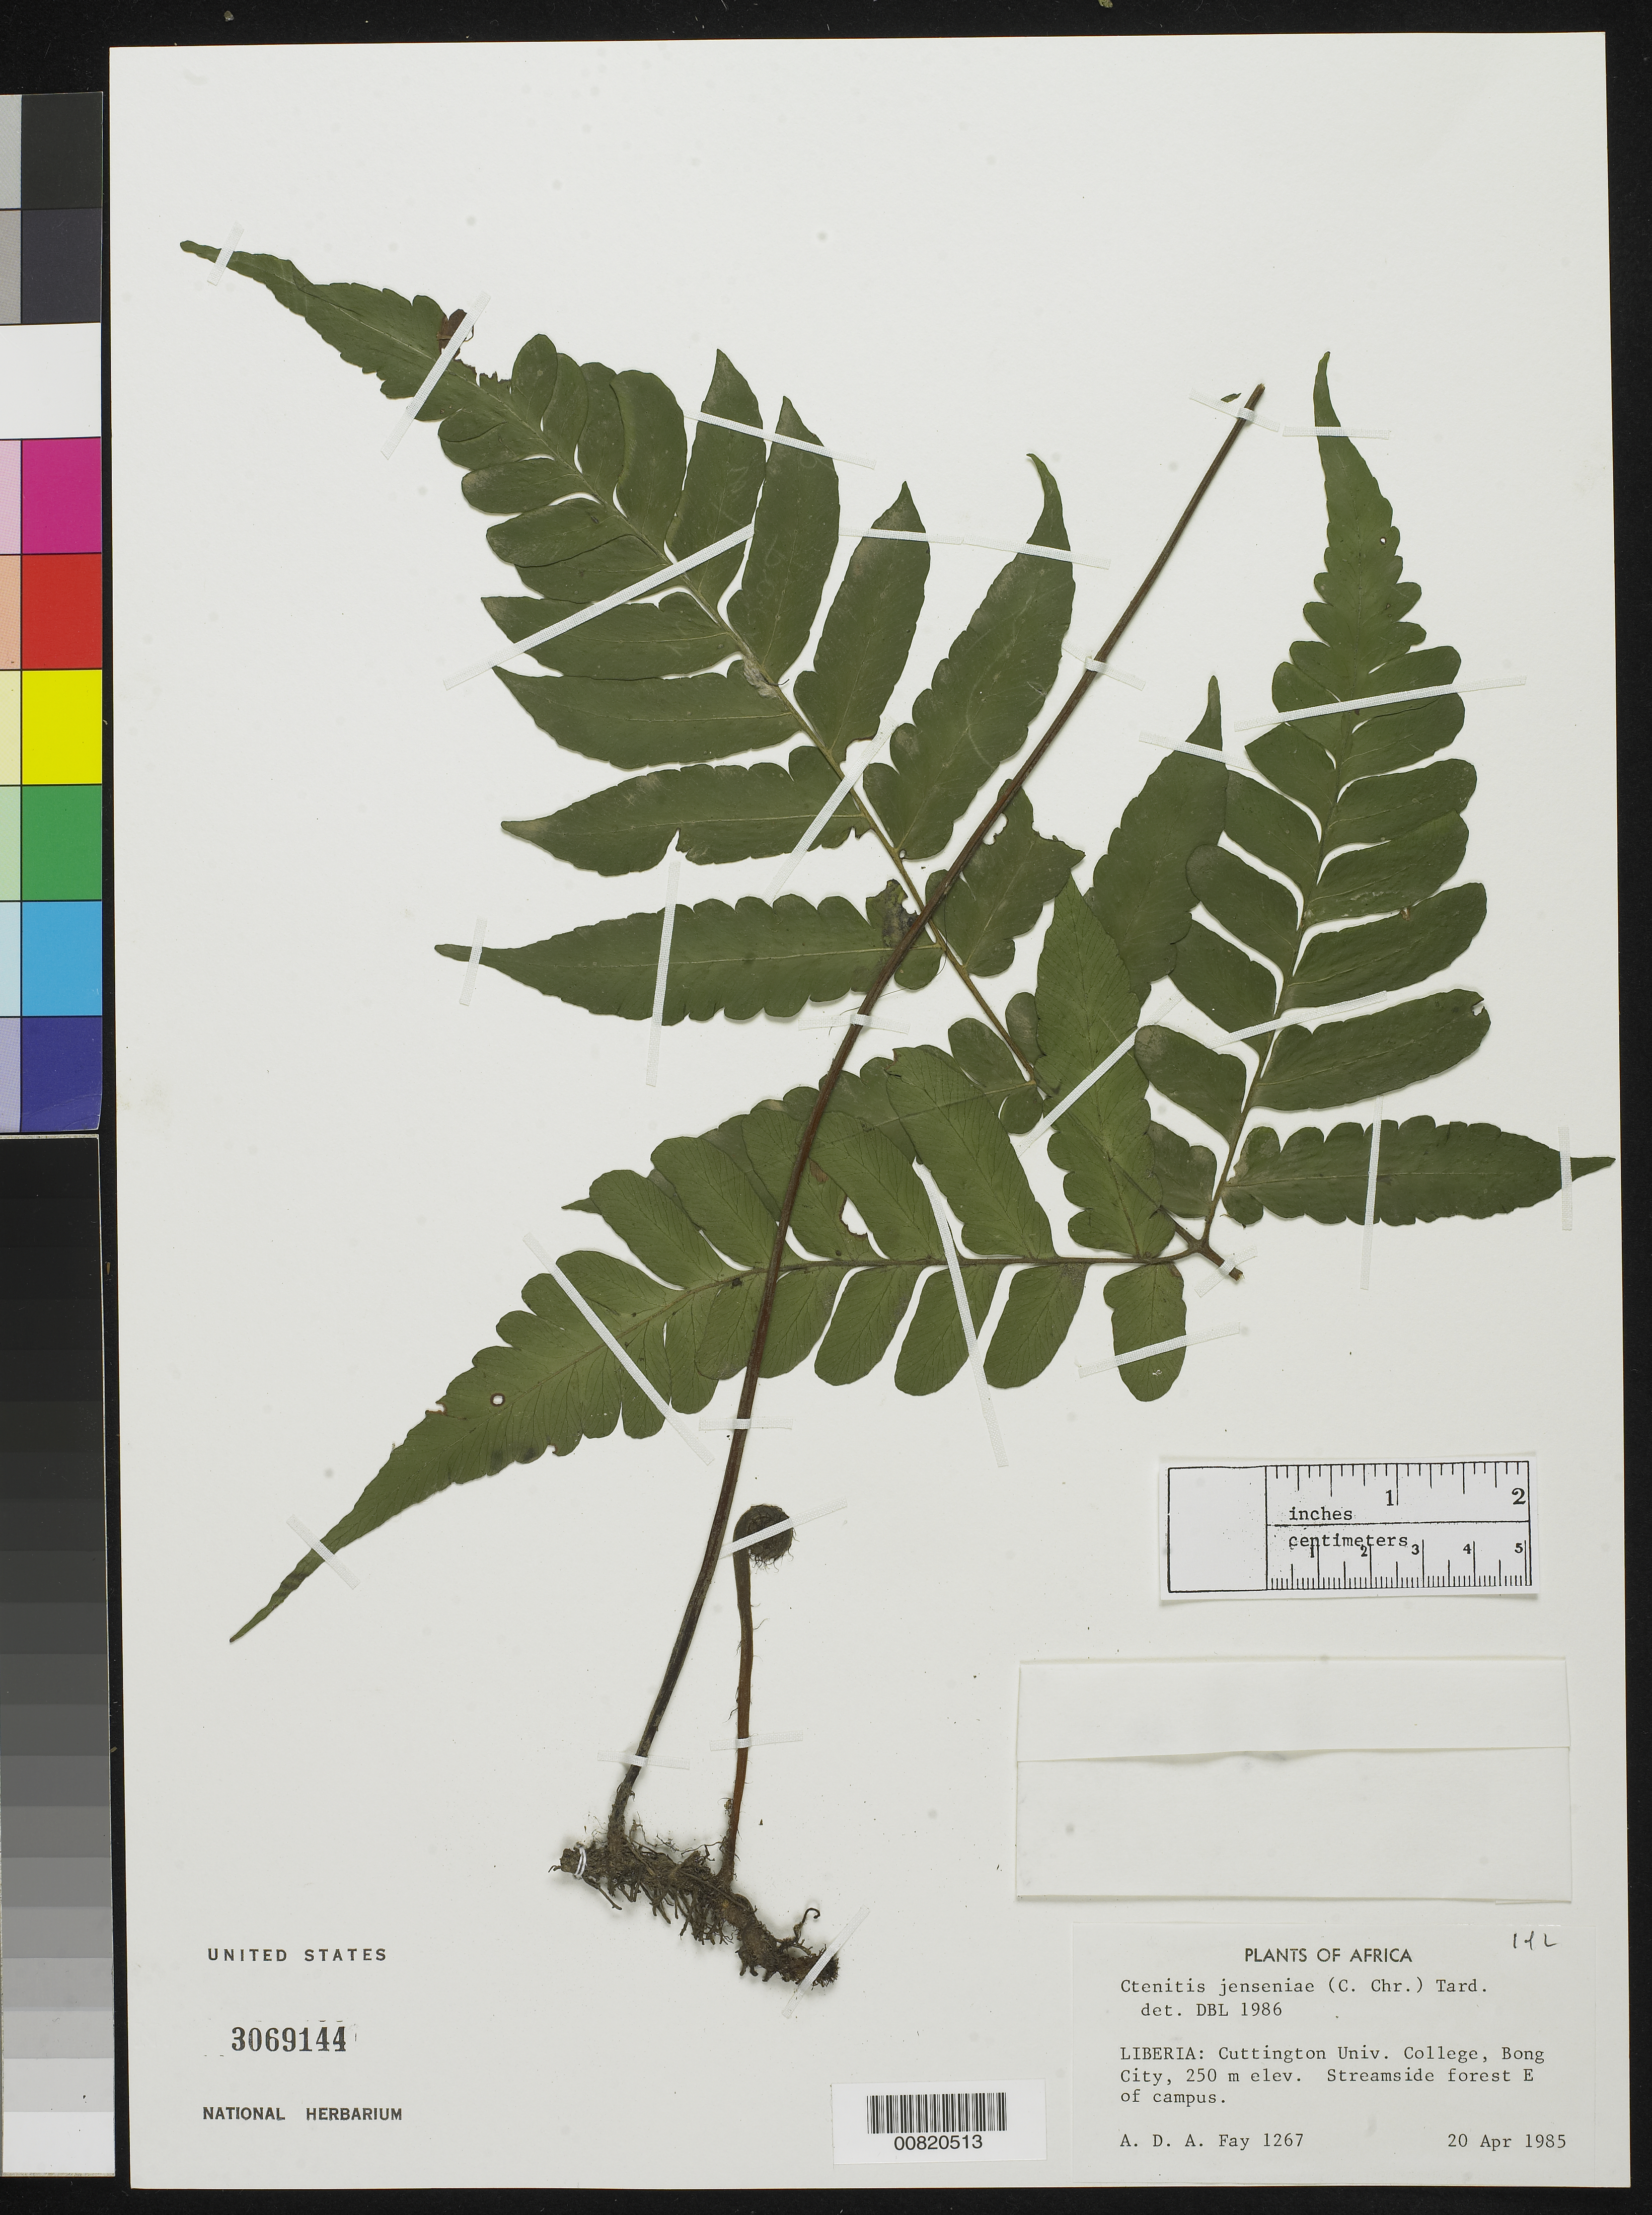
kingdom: Plantae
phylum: Tracheophyta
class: Polypodiopsida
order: Polypodiales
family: Tectariaceae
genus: Triplophyllum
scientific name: Triplophyllum jenseniae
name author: (C. Chr.)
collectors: A. Fay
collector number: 1267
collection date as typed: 20 Apr 1985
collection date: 1985-04-20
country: Liberia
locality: Cuttington Univ. College, Bong City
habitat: Forest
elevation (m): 250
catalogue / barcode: US 3069144